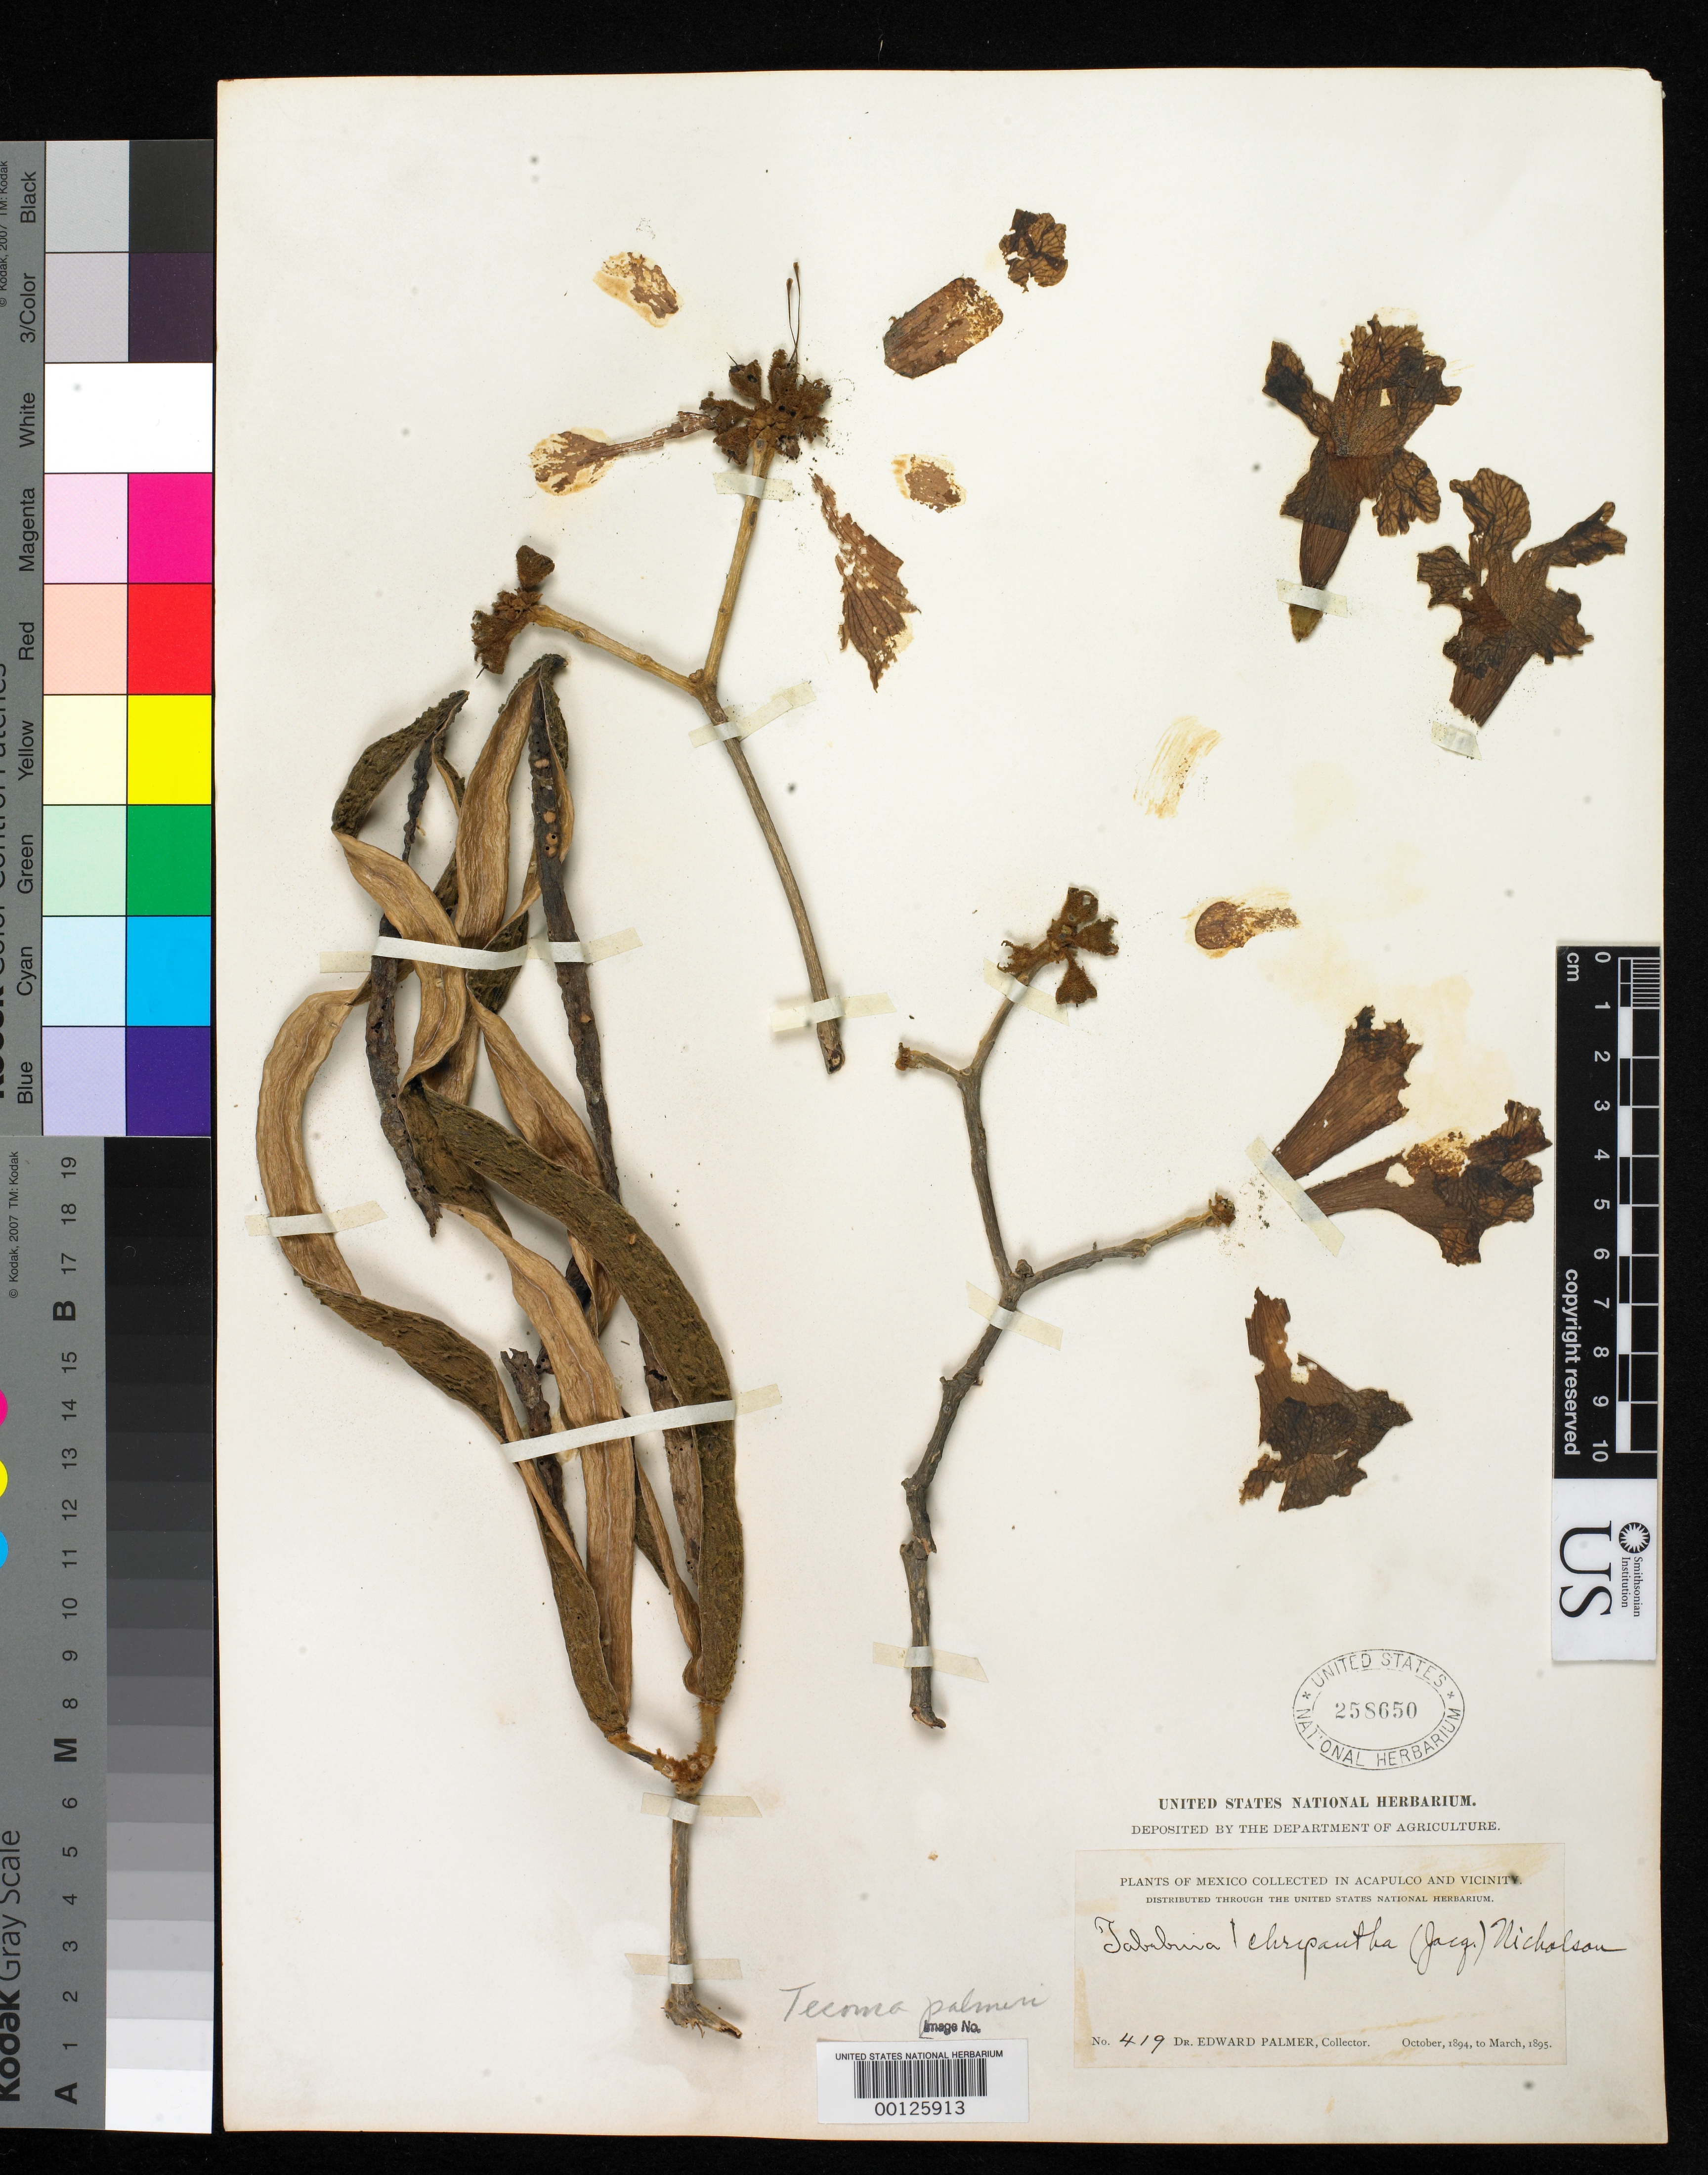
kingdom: Plantae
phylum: Tracheophyta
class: Magnoliopsida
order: Lamiales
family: Bignoniaceae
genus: Tecoma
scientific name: Tecoma palmeri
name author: Kraenzl.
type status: Isosyntype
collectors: E. Palmer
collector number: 419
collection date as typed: Oct 1894 to -- Mar 1895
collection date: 1894-10/1895-03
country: Mexico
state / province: Guerrero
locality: Near Acapulco.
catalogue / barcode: US 258650